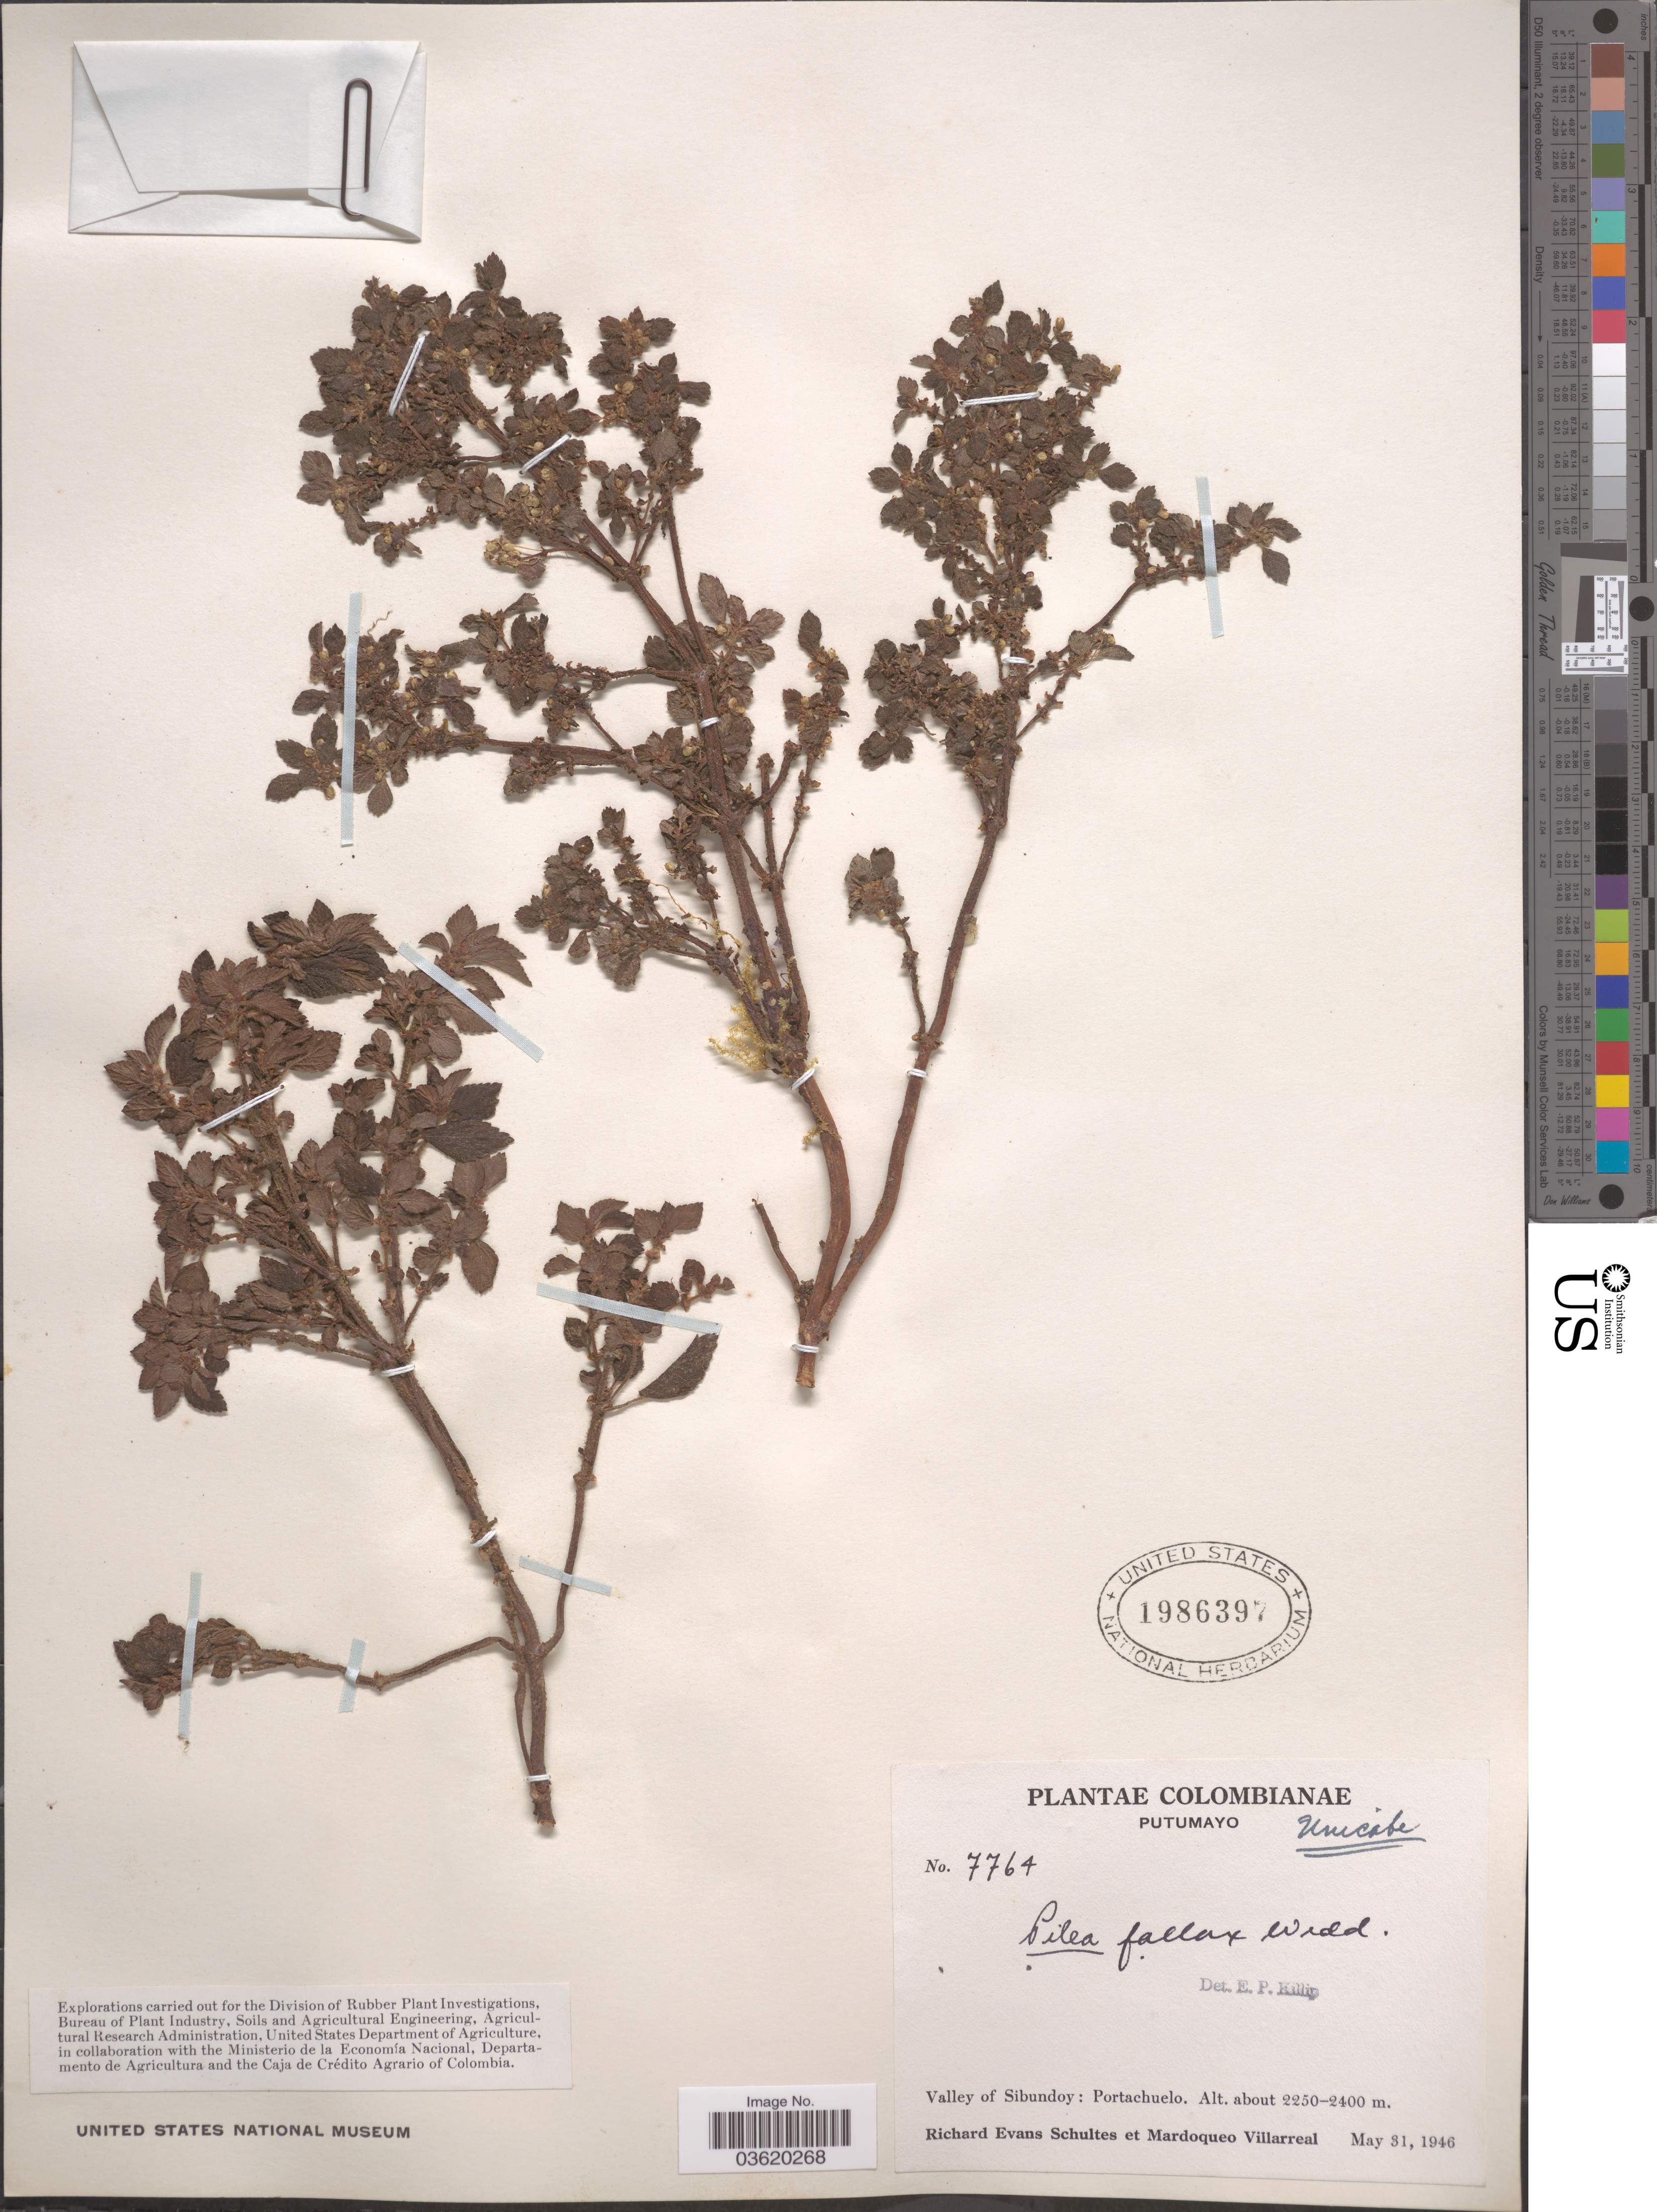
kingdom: Plantae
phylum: Tracheophyta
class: Magnoliopsida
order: Rosales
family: Urticaceae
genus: Pilea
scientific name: Pilea fallax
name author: Wedd.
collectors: R. E. Schultes & M. Villarreal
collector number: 7764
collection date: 1946-05-31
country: Colombia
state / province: Putumayo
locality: Valley of Sibundoy: Portachuelo.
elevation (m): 2250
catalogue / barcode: US 1986397